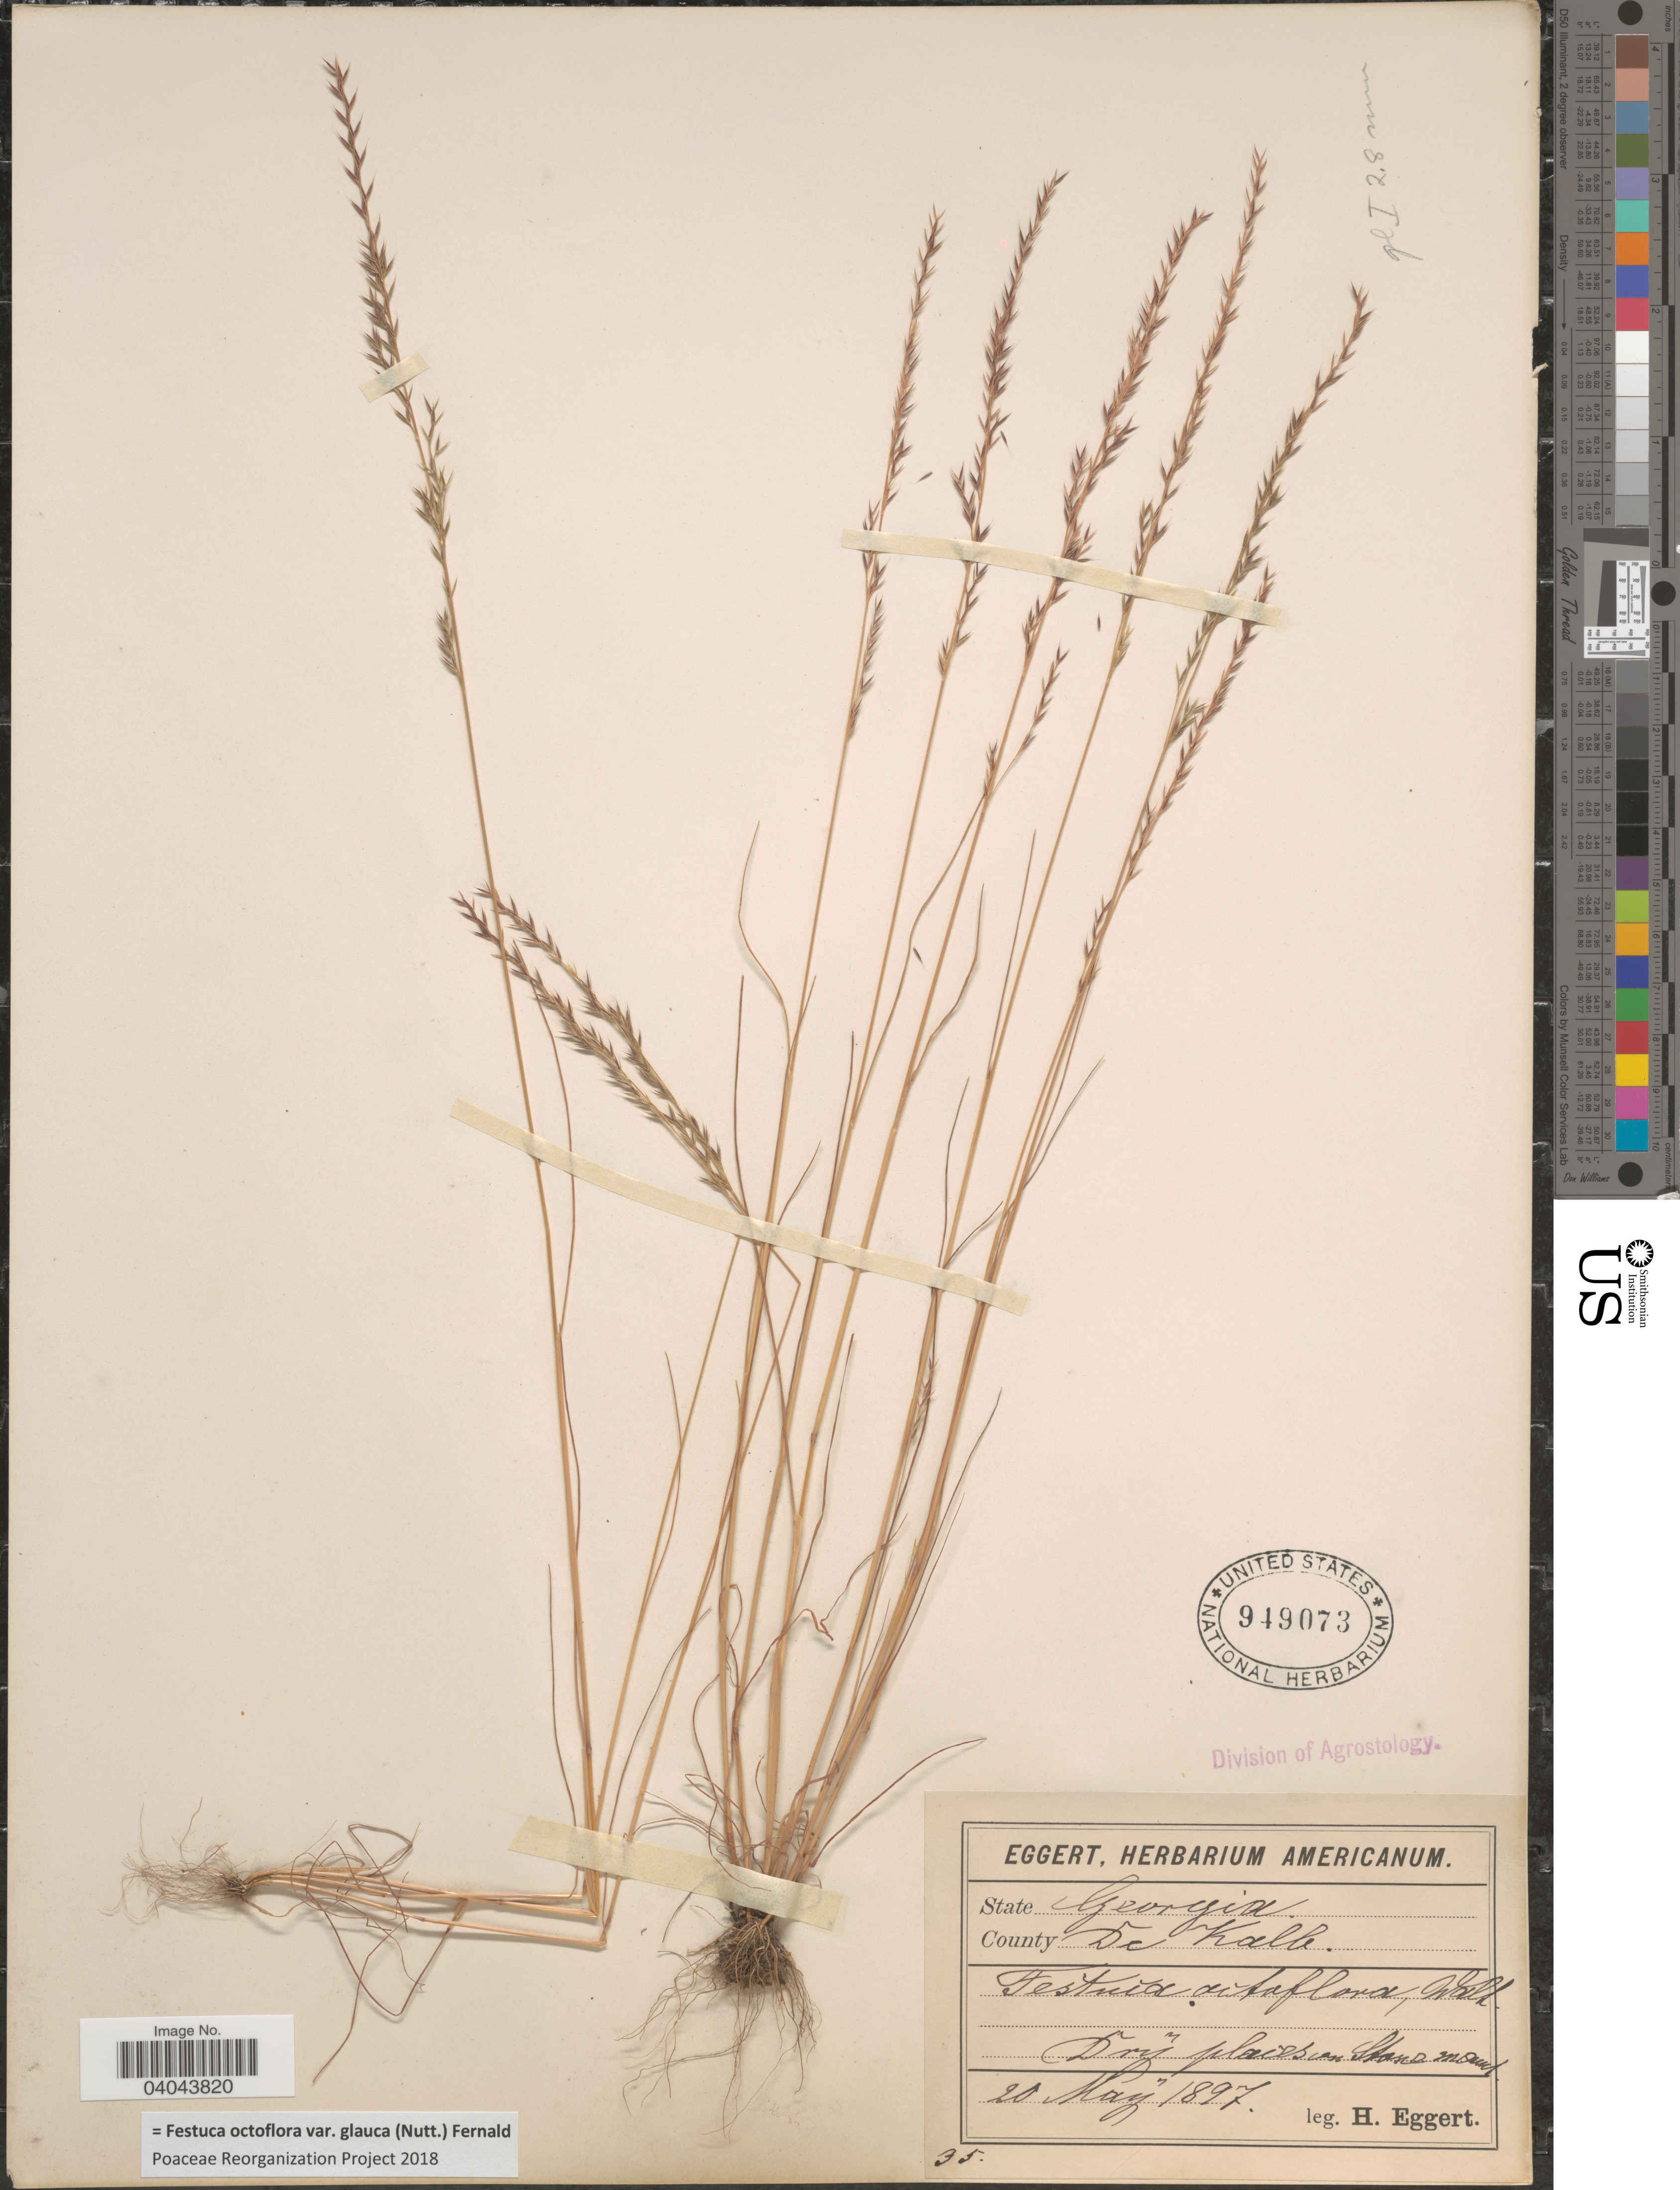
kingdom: Plantae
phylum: Tracheophyta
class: Liliopsida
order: Poales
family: Poaceae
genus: Festuca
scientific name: Festuca octoflora var. glauca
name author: (Nutt.) Fernald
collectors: H. Eggert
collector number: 35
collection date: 1897-05-20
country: United States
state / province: Georgia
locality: County: De Kalb.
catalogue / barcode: US 949073